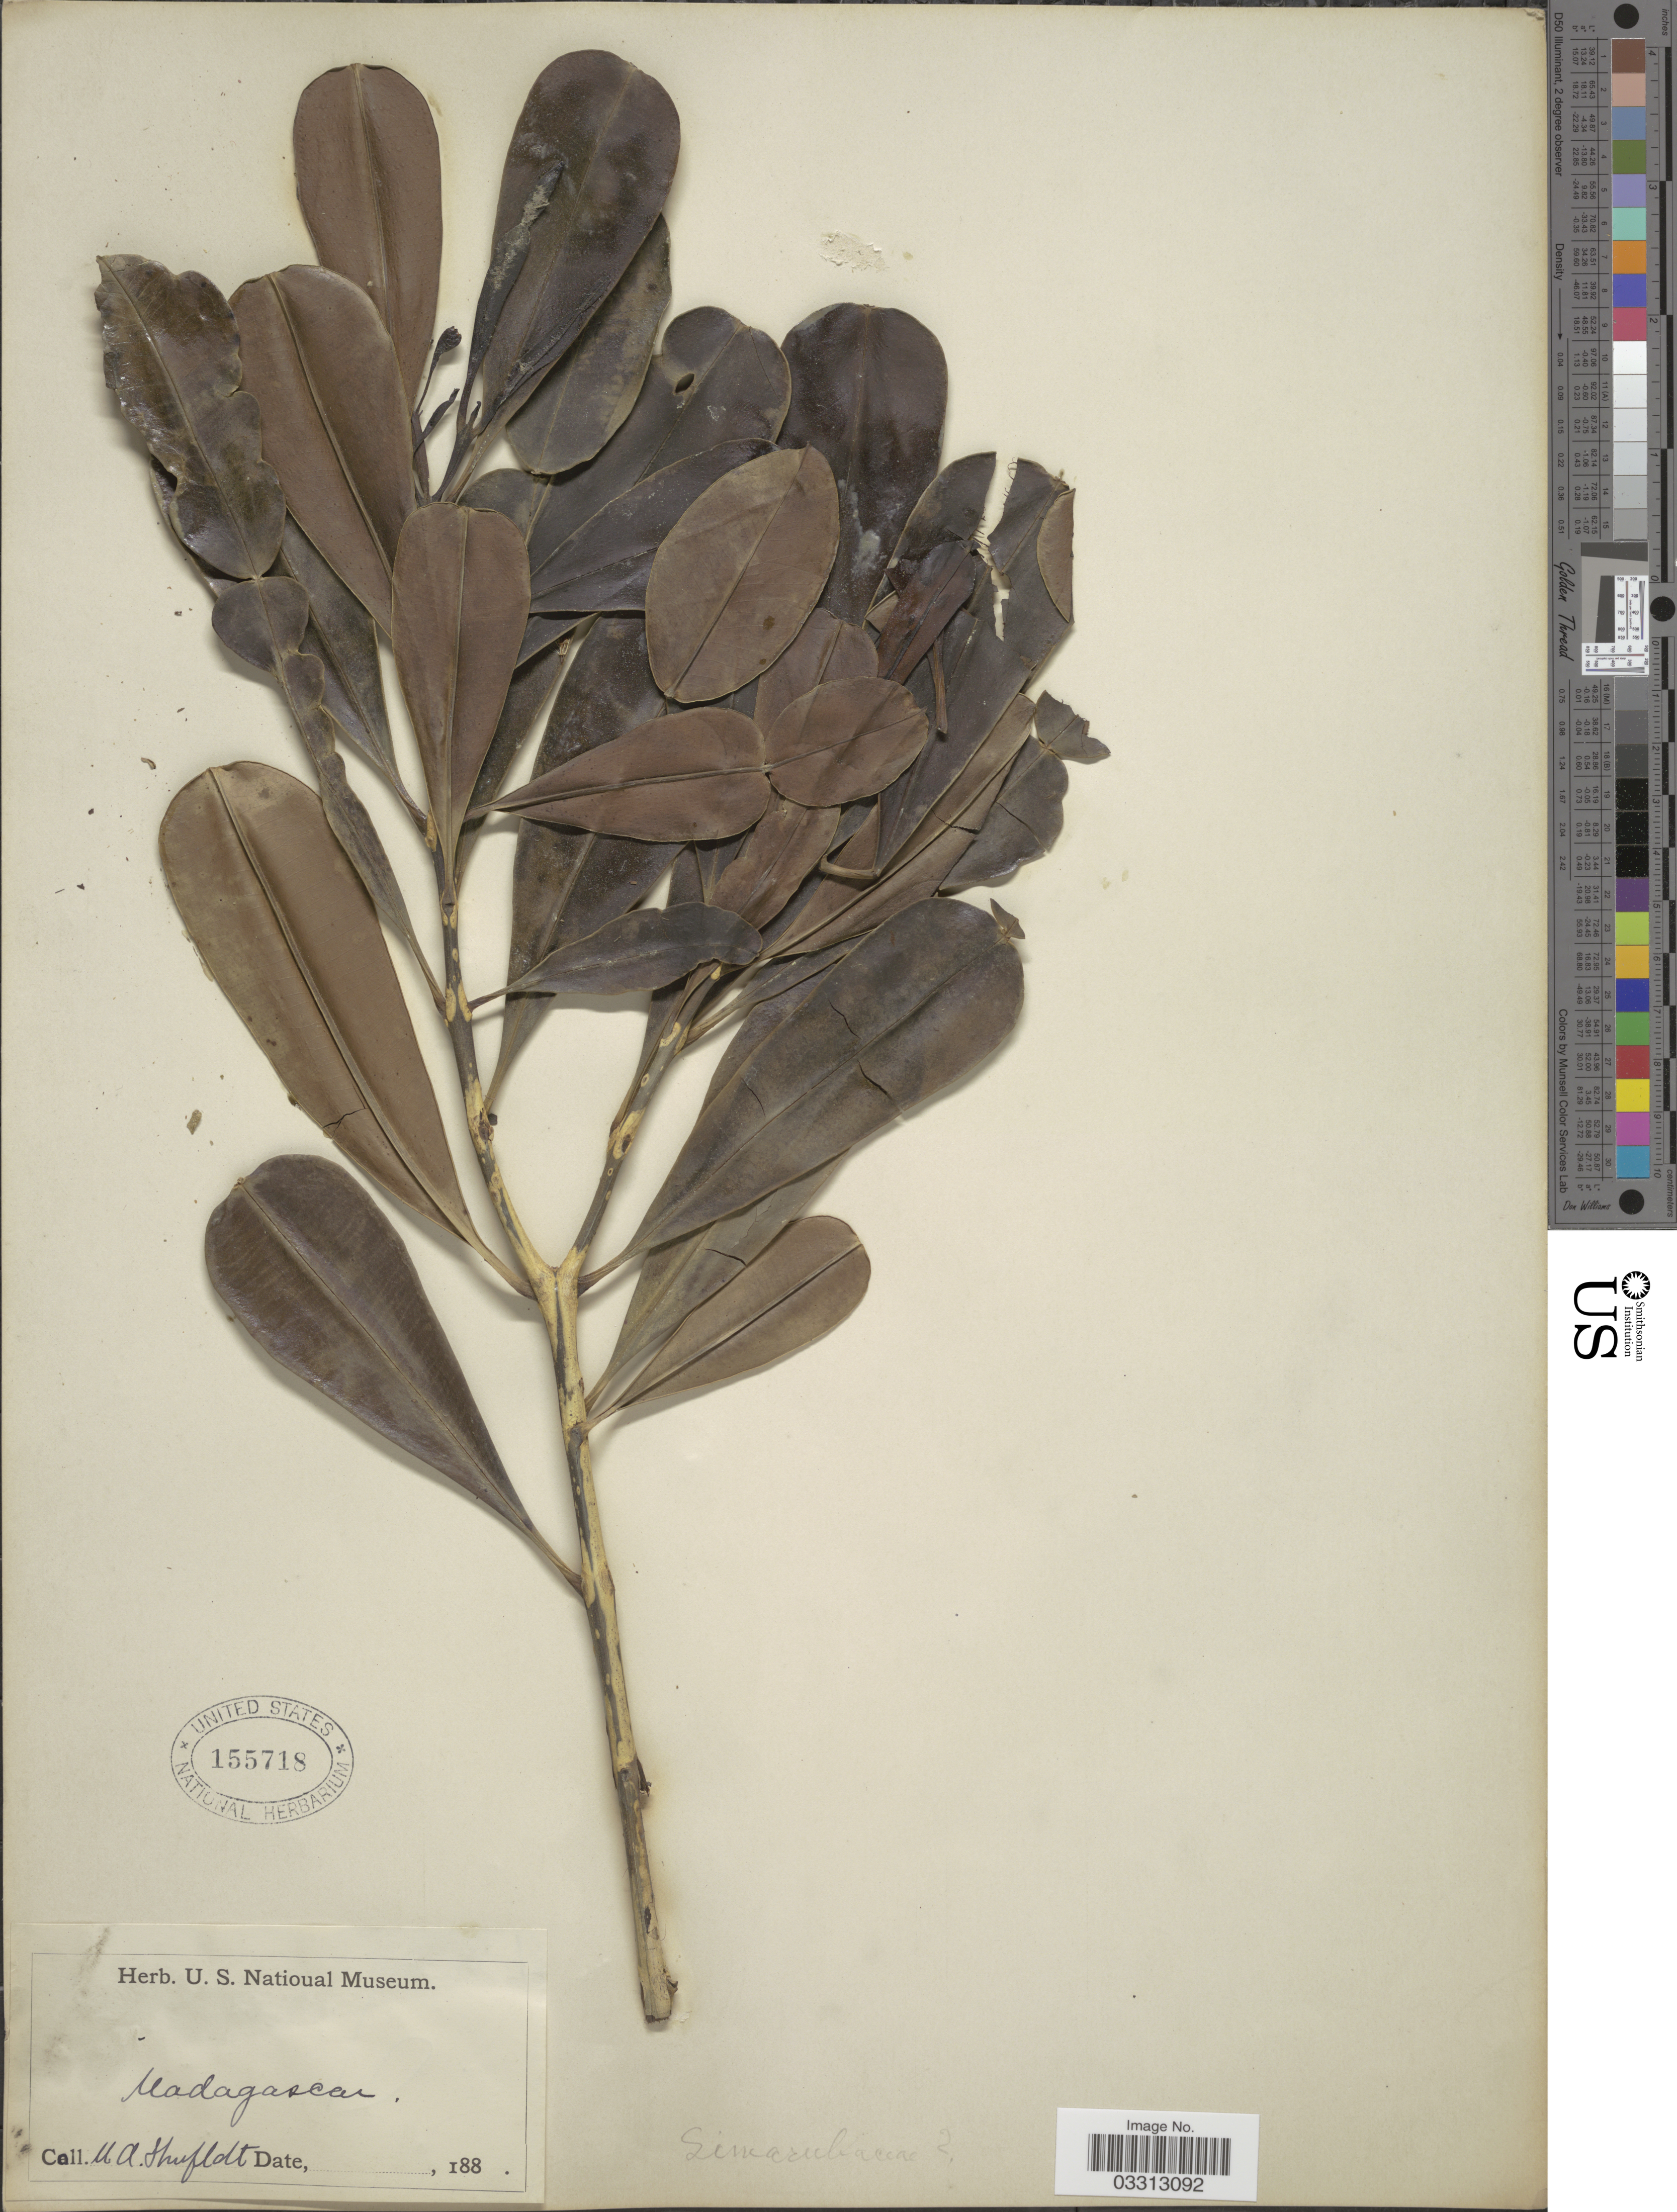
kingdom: Plantae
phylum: Tracheophyta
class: Magnoliopsida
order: Sapindales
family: Rutaceae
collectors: M. Schufeldt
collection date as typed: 188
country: Madagascar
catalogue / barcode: US 155718